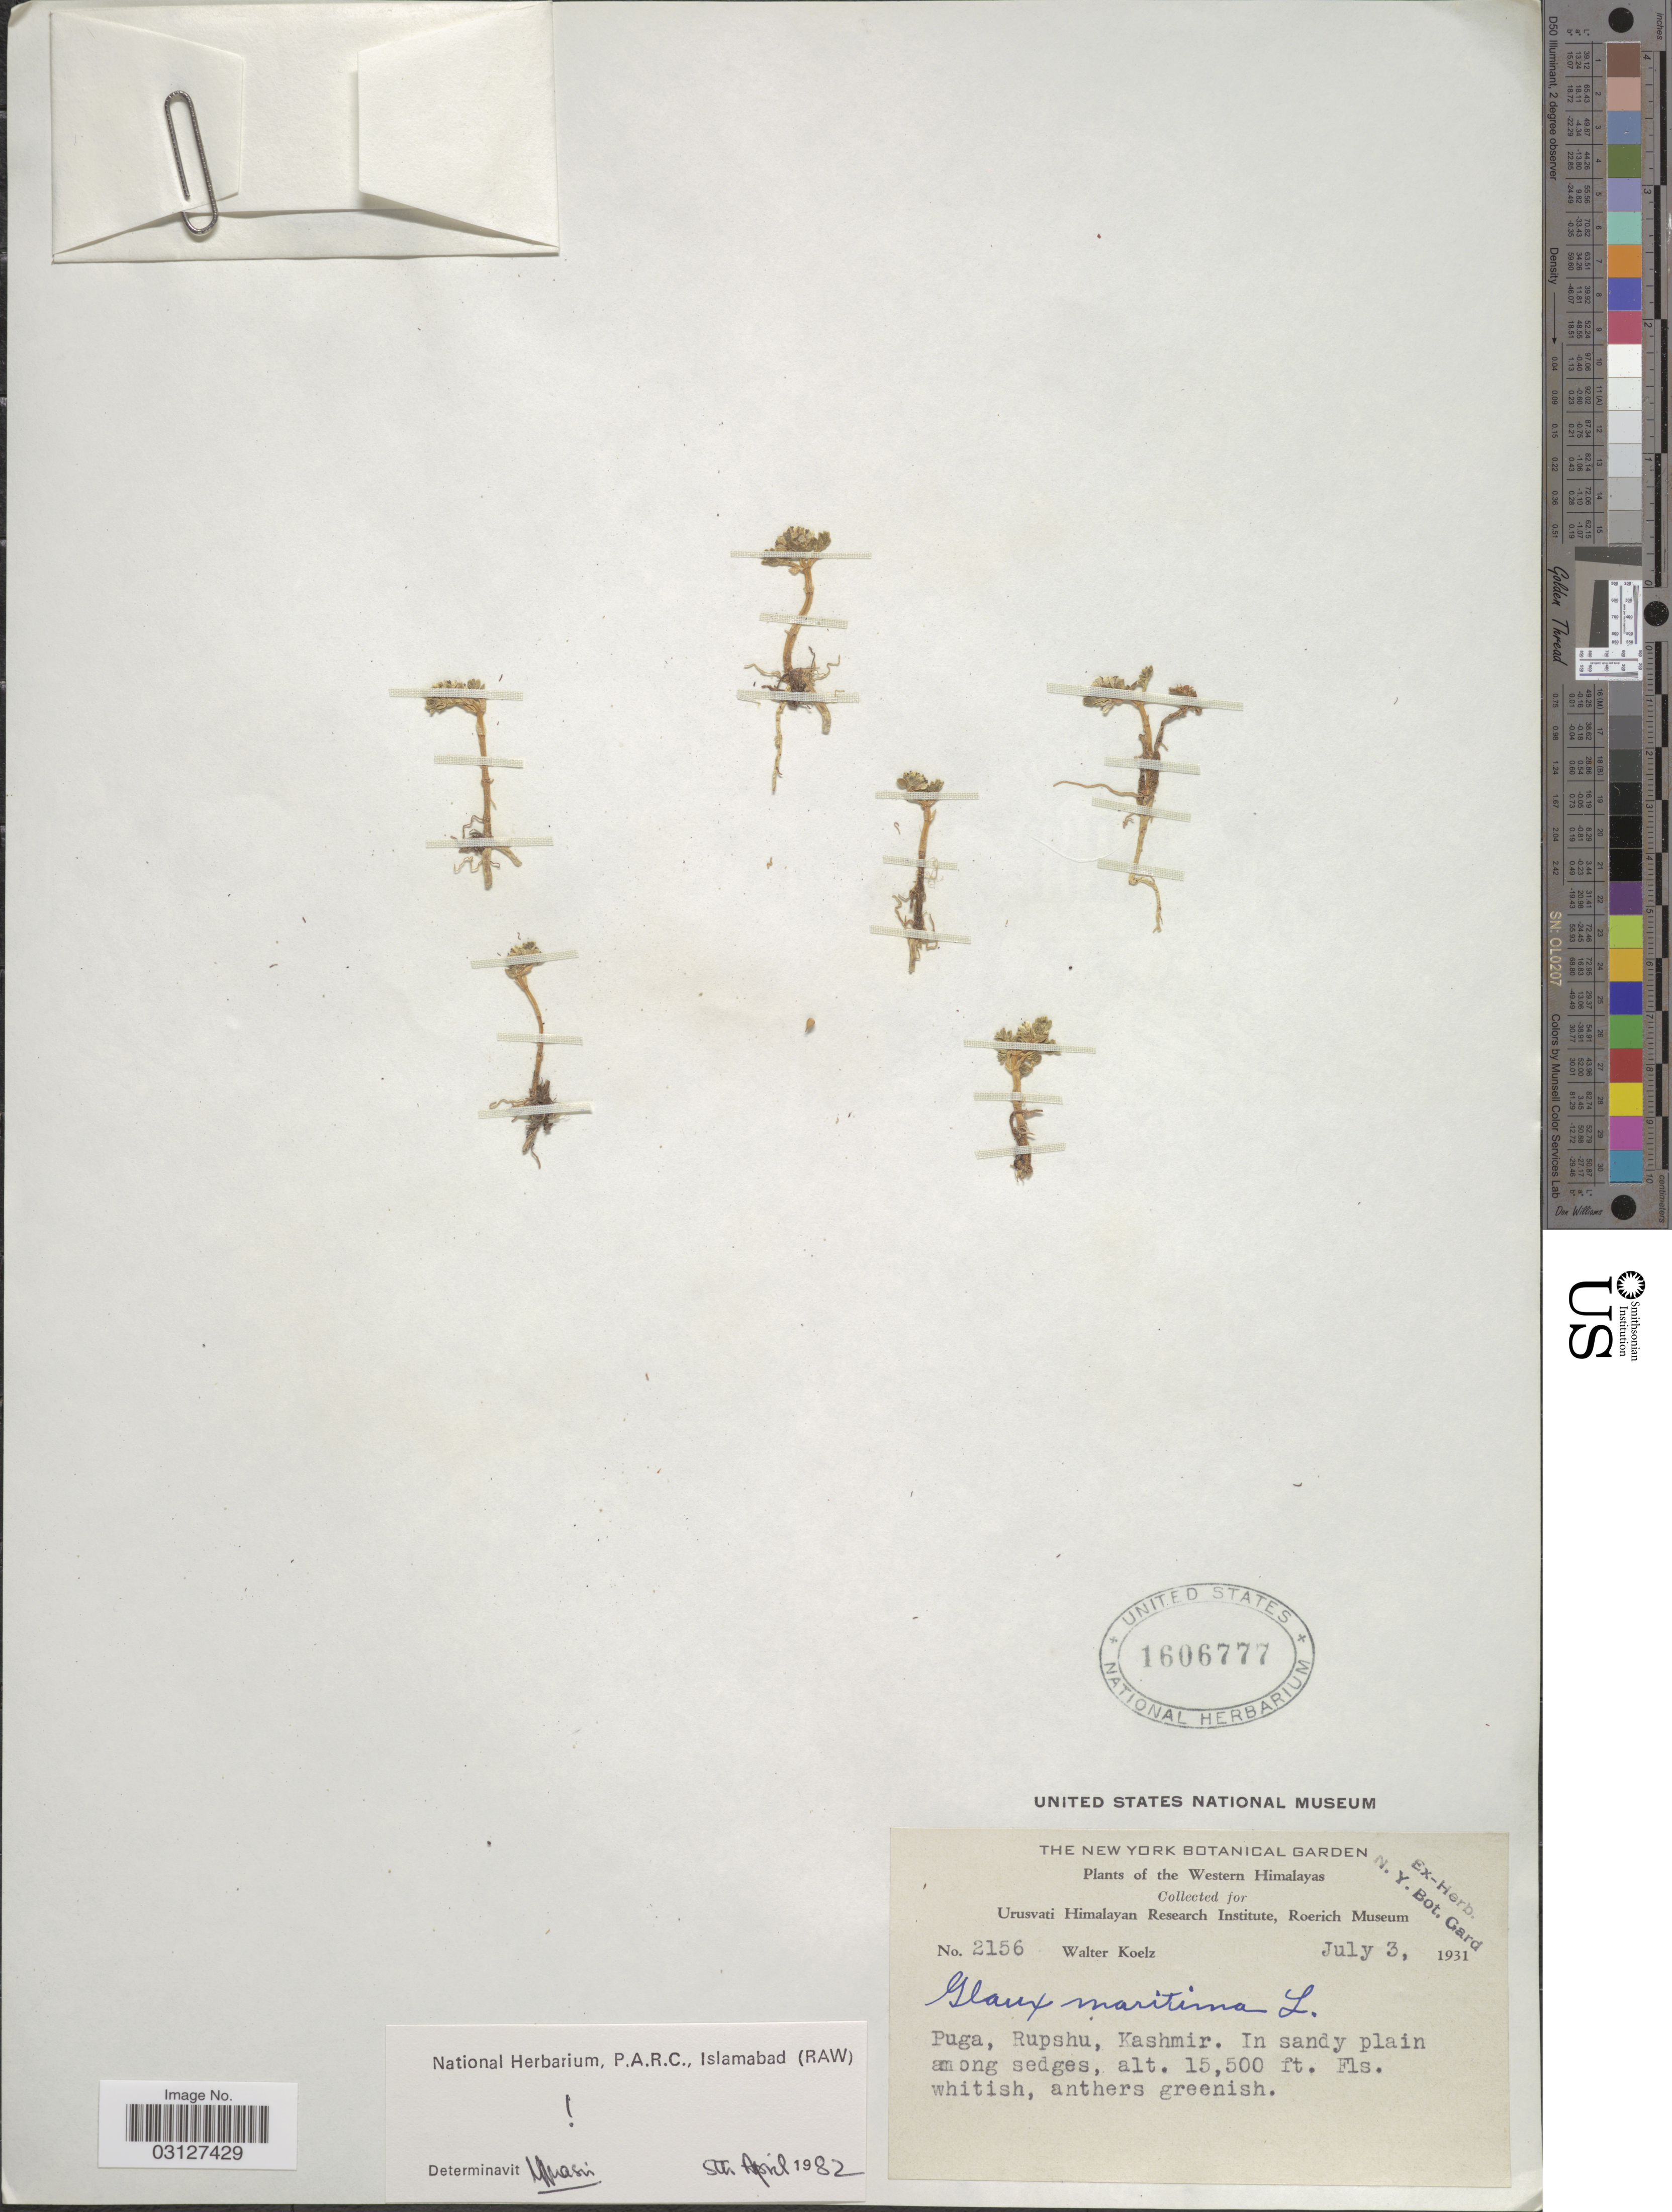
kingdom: Plantae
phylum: Tracheophyta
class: Magnoliopsida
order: Ericales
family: Primulaceae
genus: Glaux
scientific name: Glaux maritima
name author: L.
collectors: W. N. Koelz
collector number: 2156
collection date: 1931-07-03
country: India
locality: Western Himalayas. Puga, Rupshu, Kashmir.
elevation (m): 4724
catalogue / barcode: US 1606777